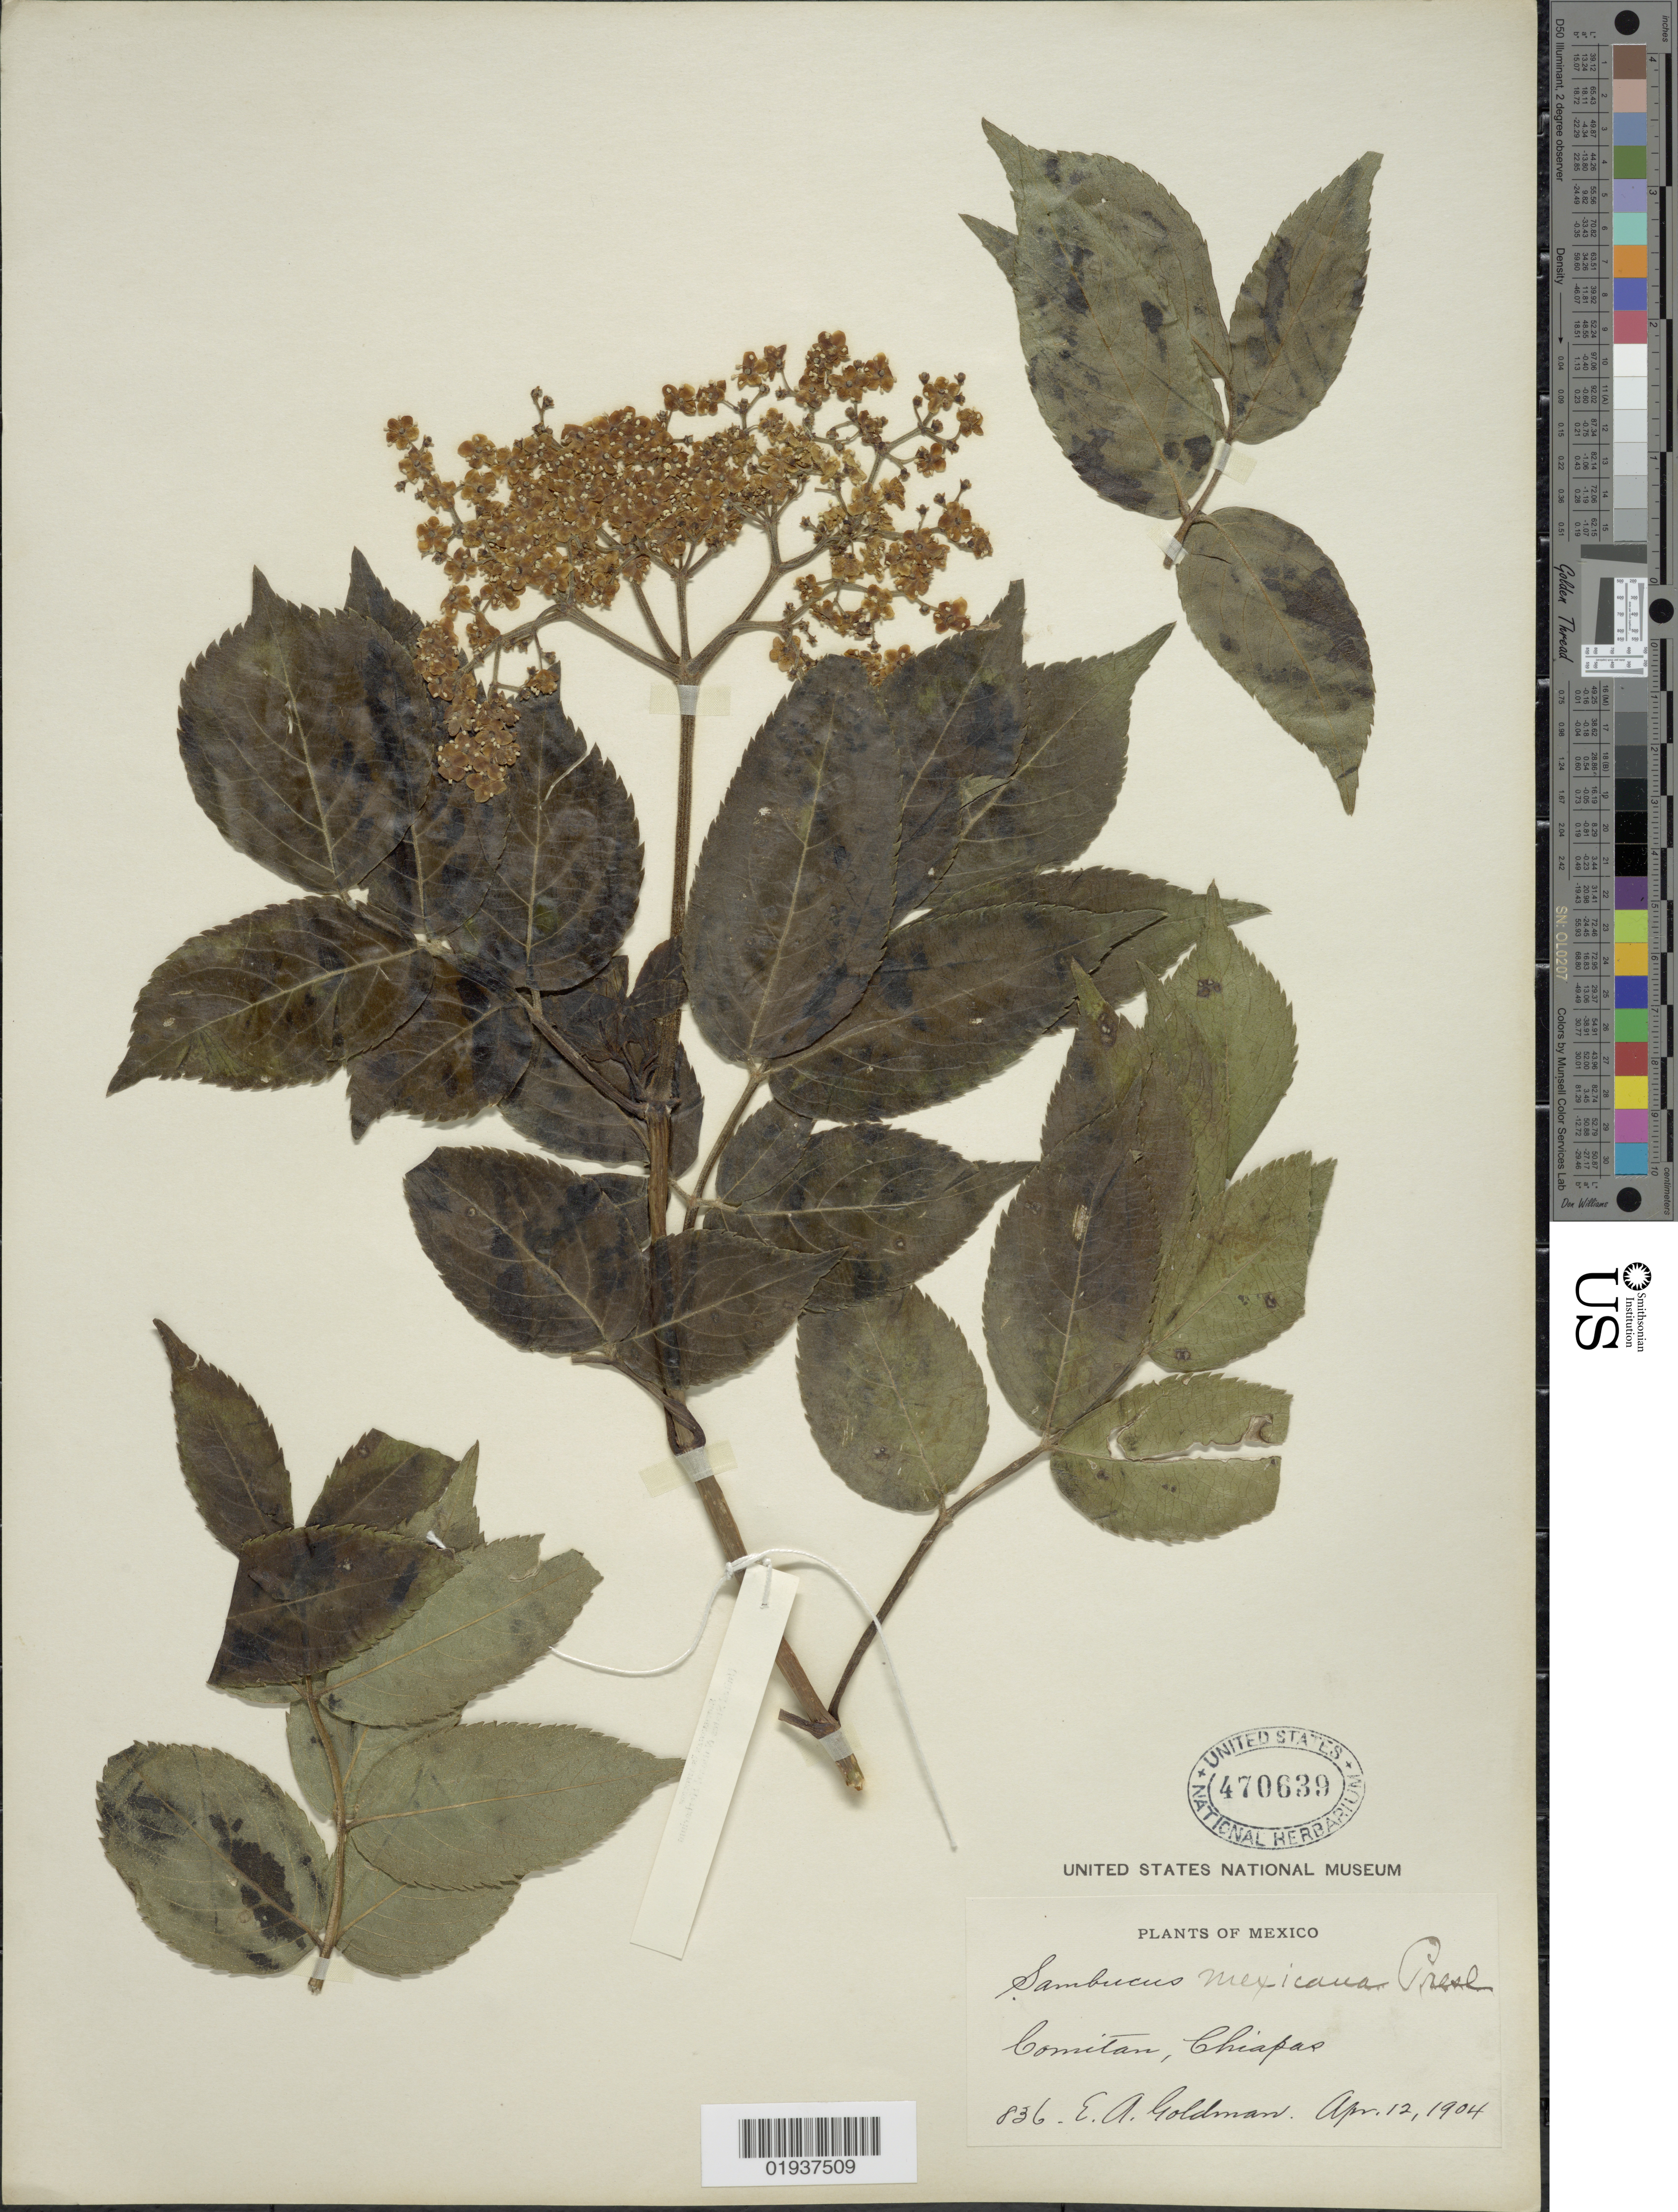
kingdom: Plantae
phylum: Tracheophyta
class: Magnoliopsida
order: Dipsacales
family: Viburnaceae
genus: Sambucus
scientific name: Sambucus mexicana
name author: C. Presl ex DC.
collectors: E. A. Goldman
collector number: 836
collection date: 1904-04-12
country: Mexico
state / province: Chiapas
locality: Comitan, Chiapas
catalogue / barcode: US 470639